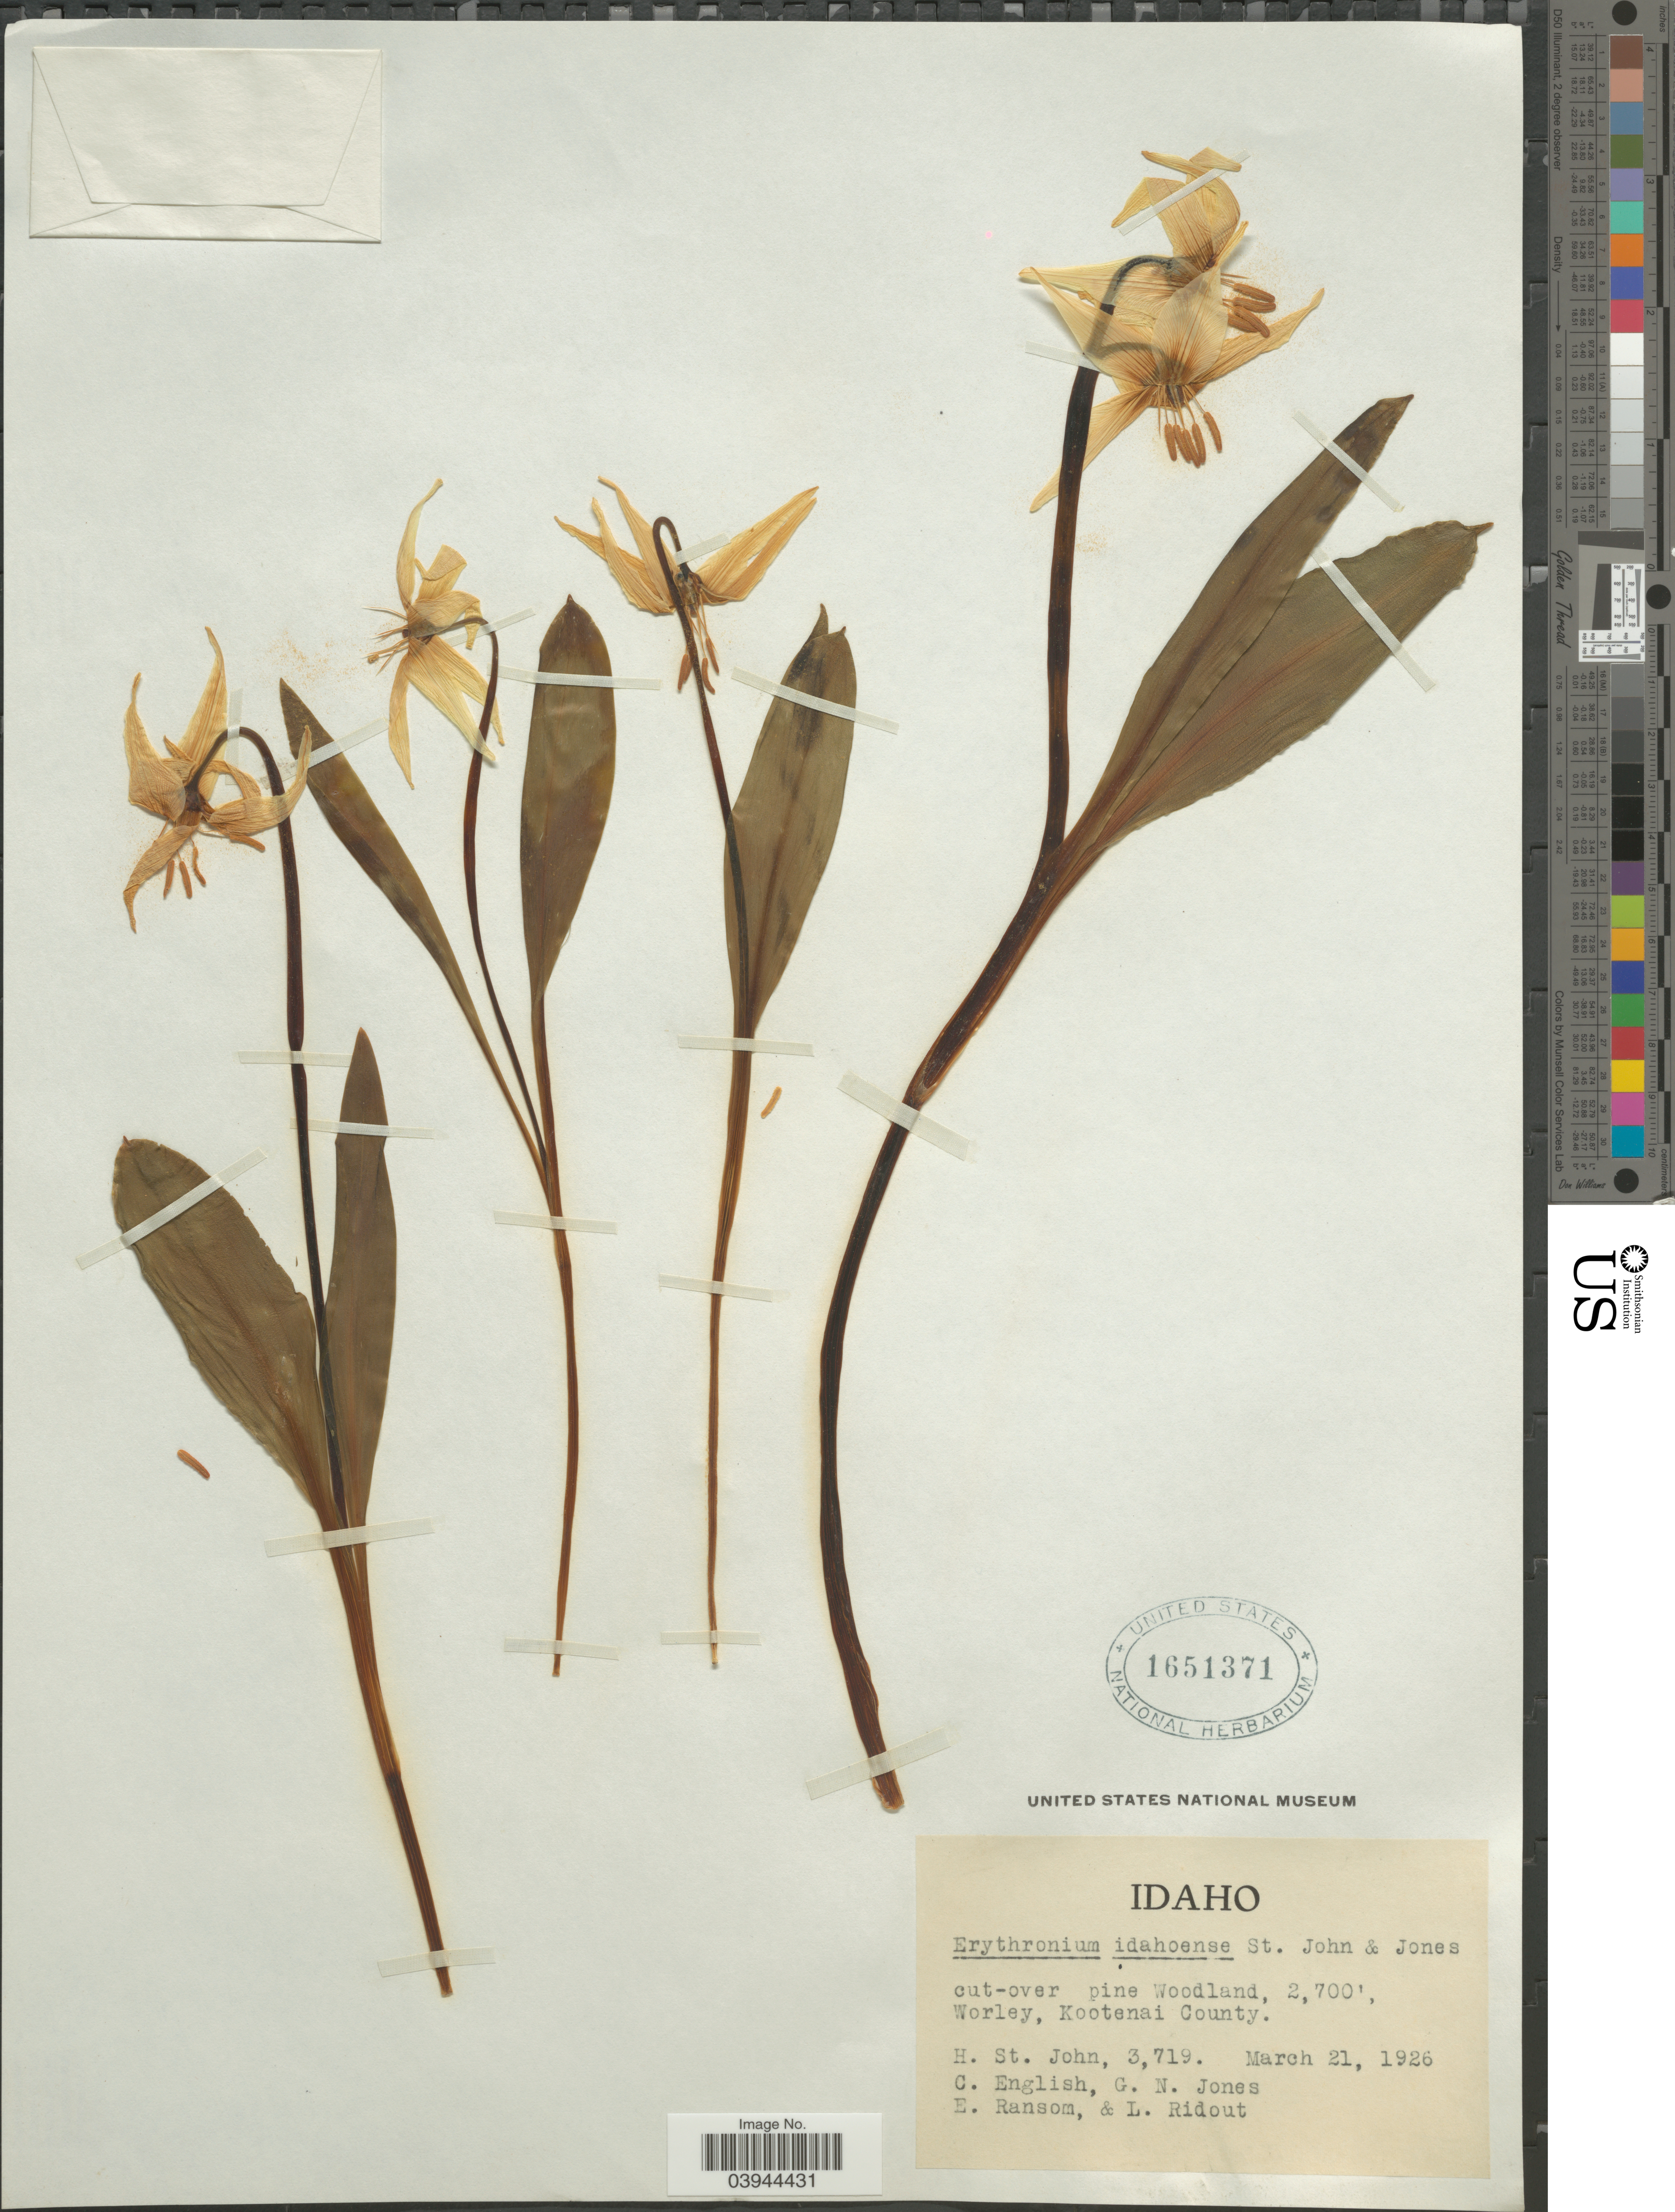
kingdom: Plantae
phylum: Tracheophyta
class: Liliopsida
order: Liliales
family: Liliaceae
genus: Erythronium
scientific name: Erythronium idahoense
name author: H. St. John & G.N. Jones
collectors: H. St. John, C. English, G. N. Jones, E. Ransom & L. Ridout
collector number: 3719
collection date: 1926-03-21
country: United States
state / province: Idaho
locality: Worley, Kootenai County.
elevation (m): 823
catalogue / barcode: US 1651371